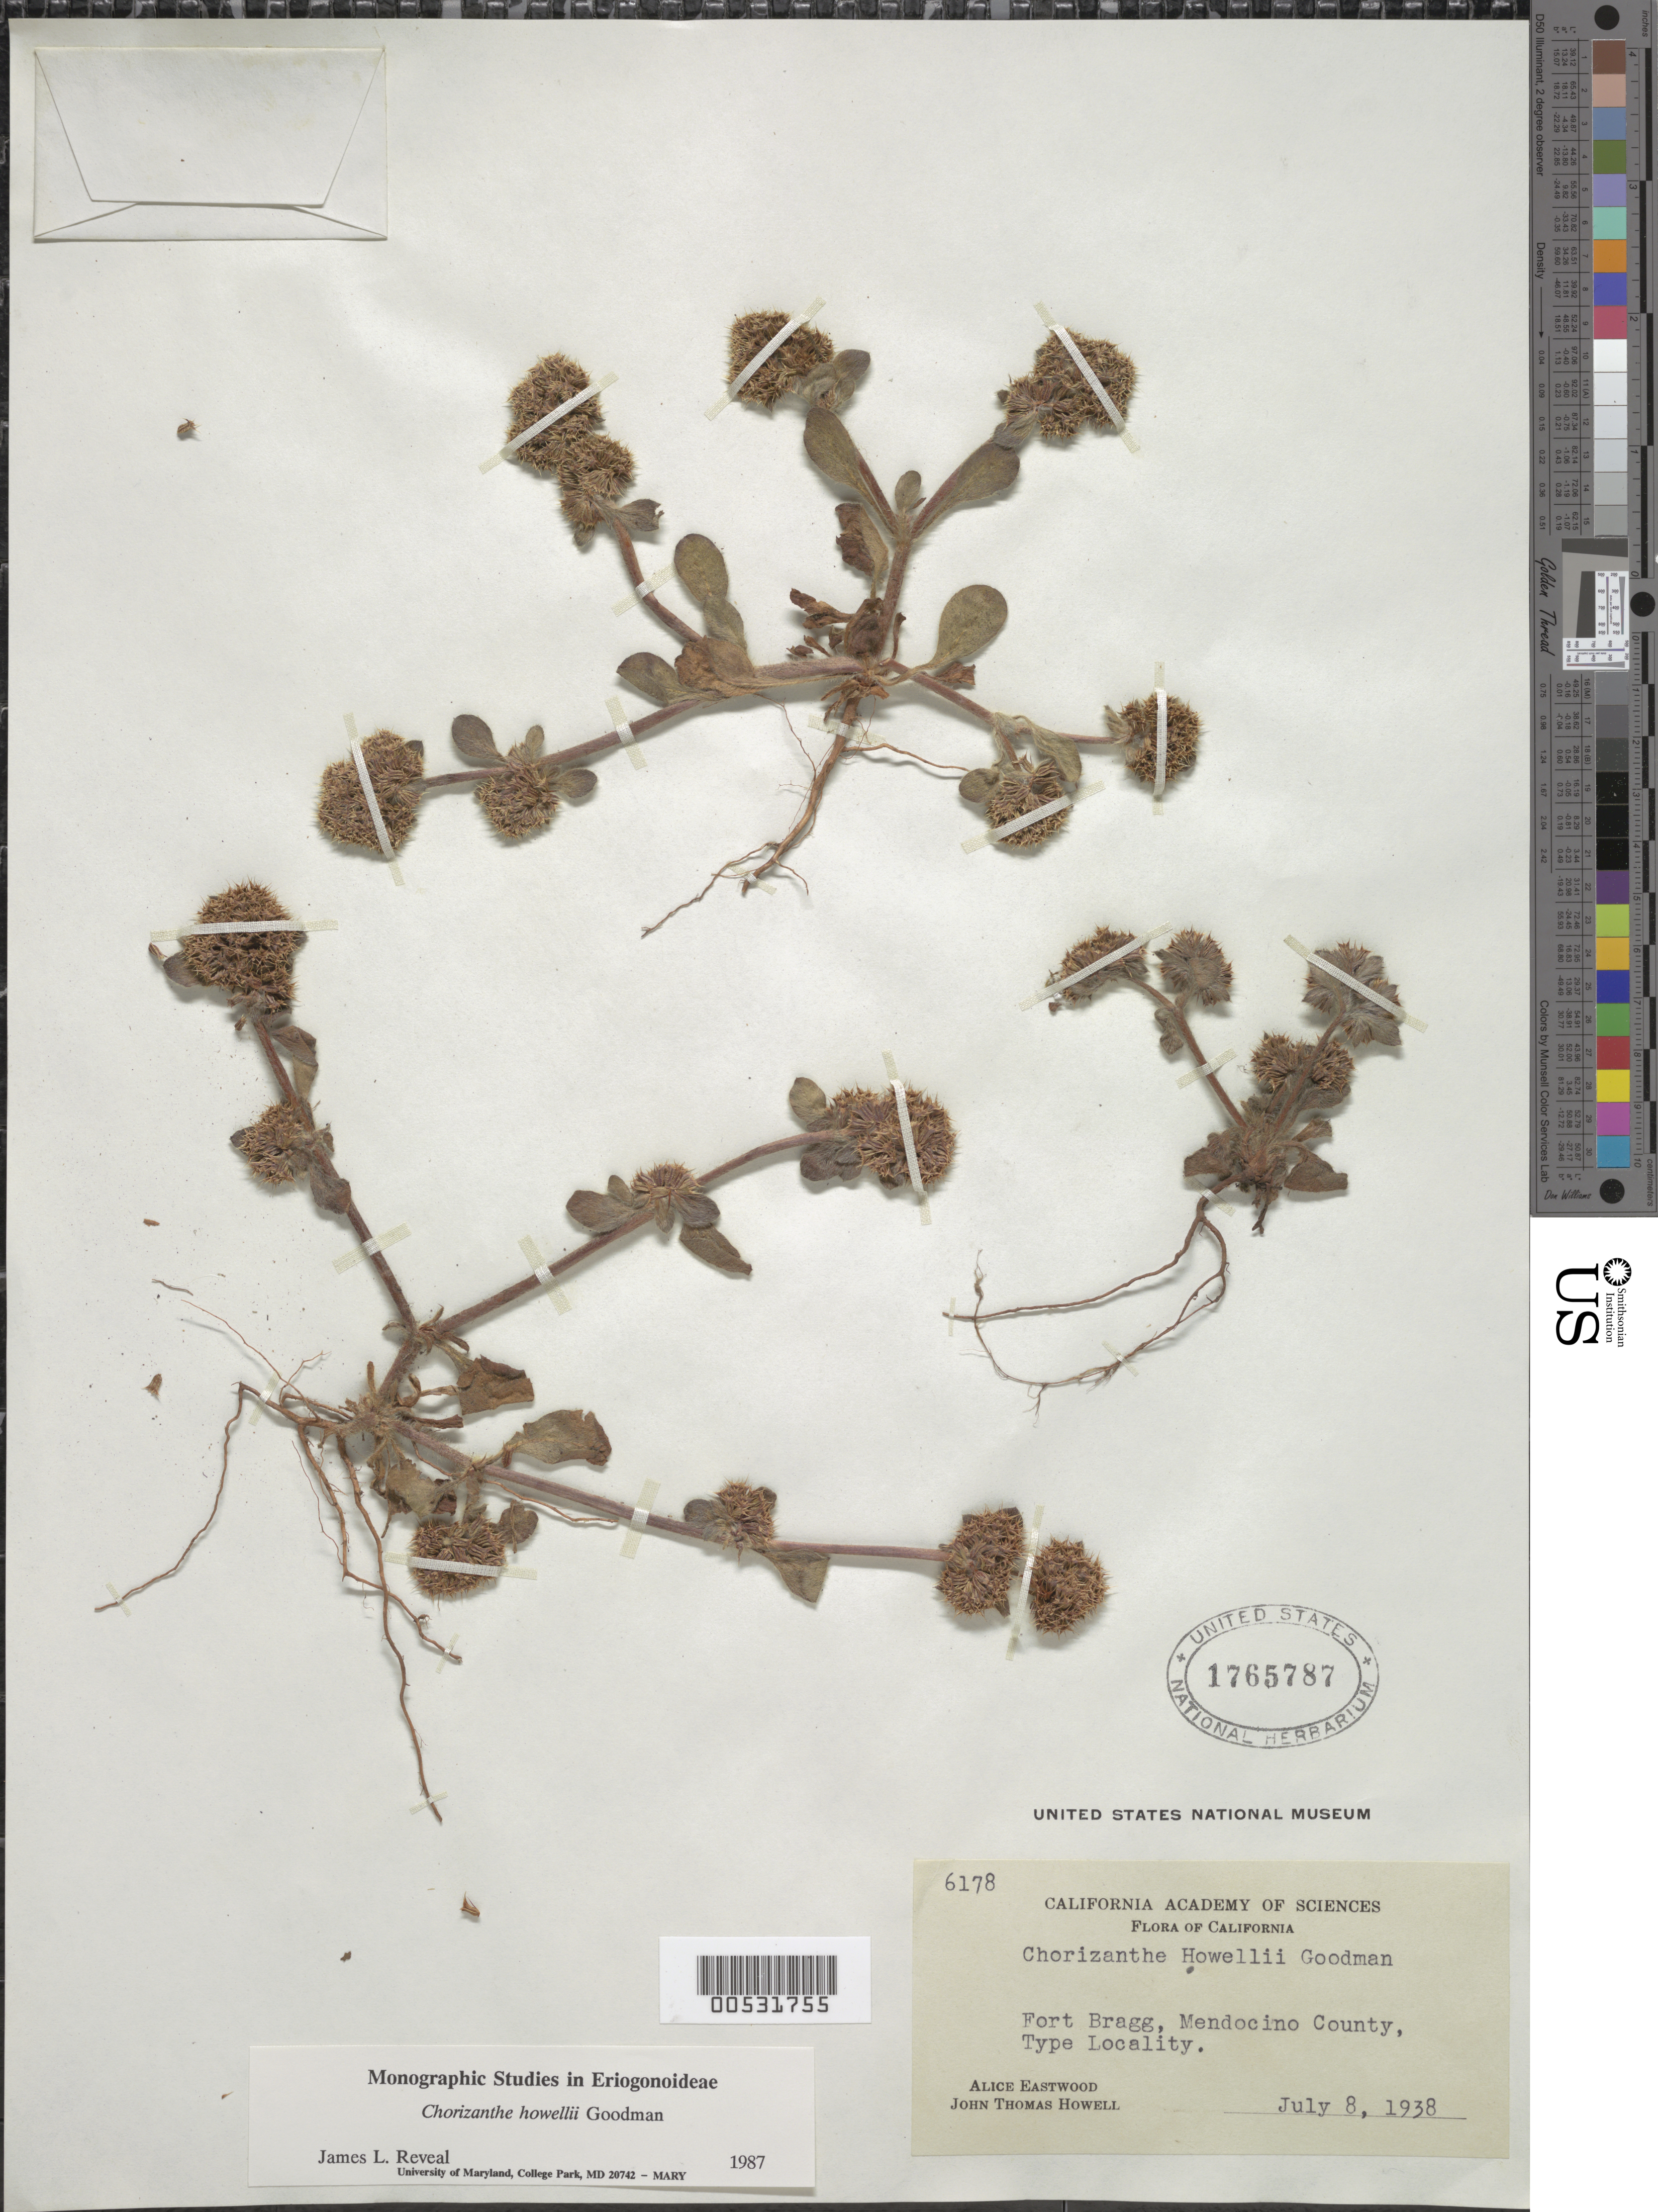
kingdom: Plantae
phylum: Tracheophyta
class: Magnoliopsida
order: Caryophyllales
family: Polygonaceae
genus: Chorizanthe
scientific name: Chorizanthe howellii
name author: Goodman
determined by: Reveal, J. L.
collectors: A. Eastwood & J. T. Howell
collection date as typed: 08 Jul 1938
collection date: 1938-07-08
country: United States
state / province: California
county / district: Mendocino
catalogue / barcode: US 1765787